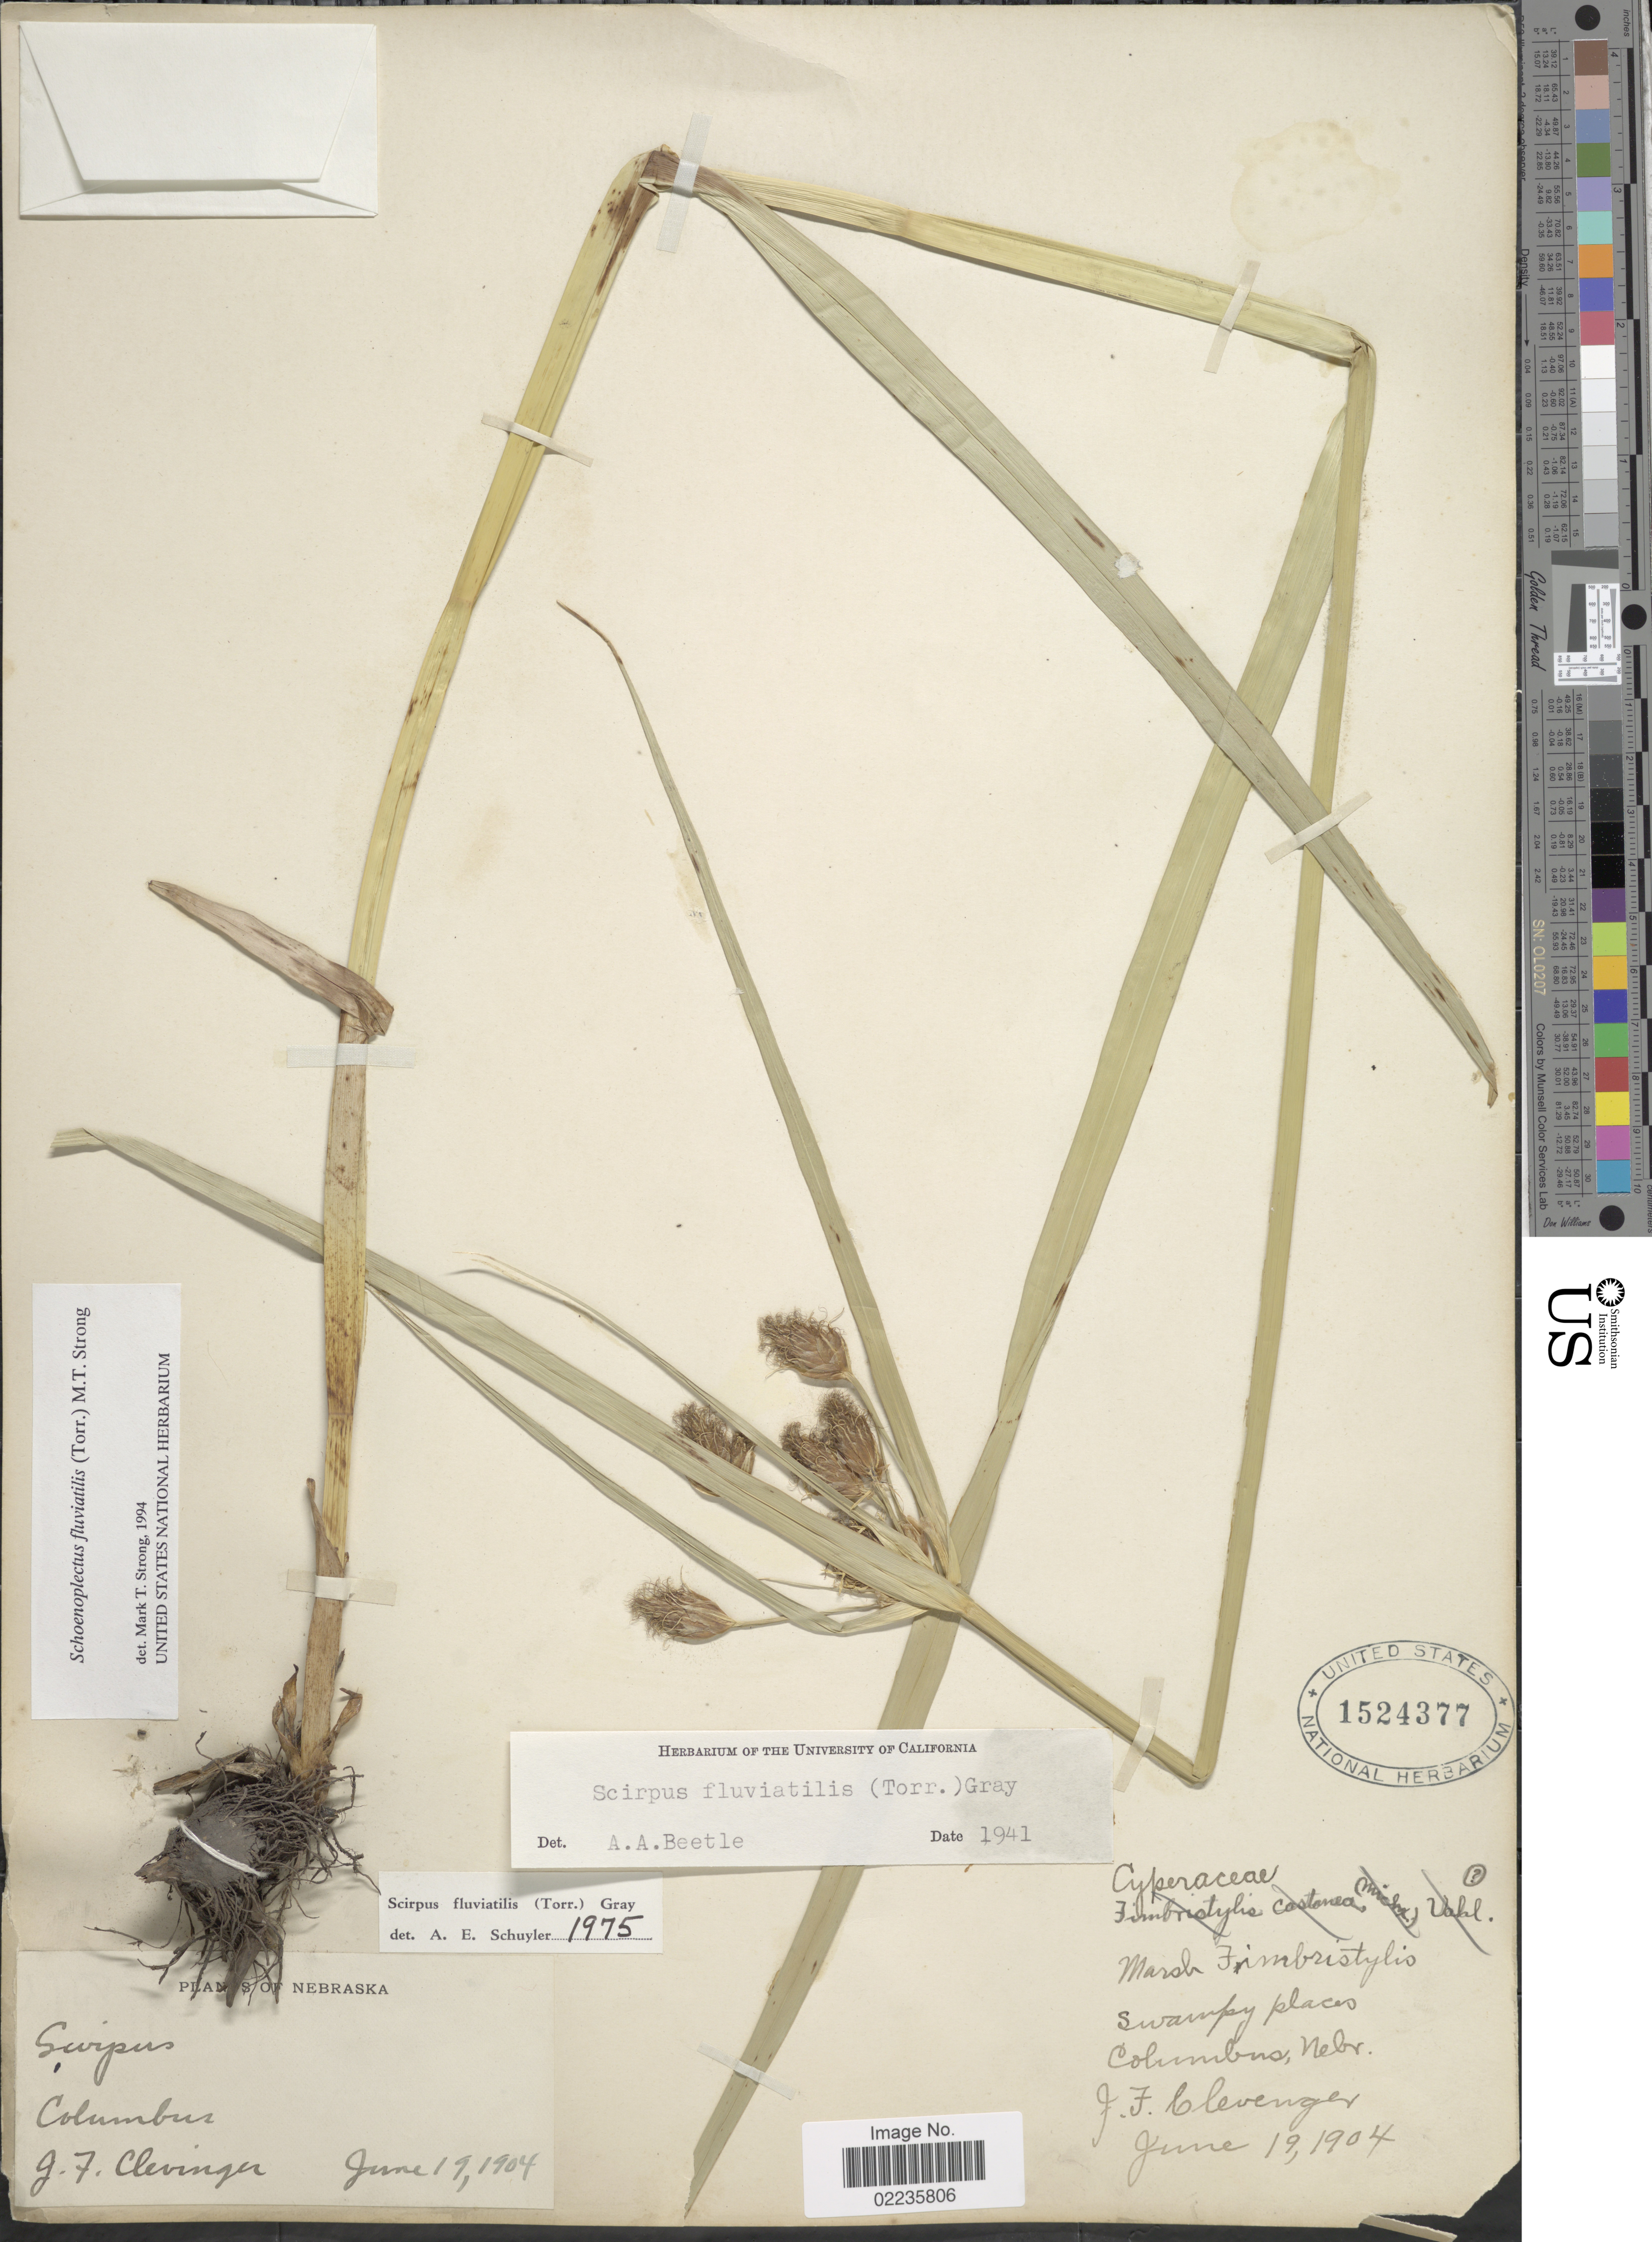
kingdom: Plantae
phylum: Tracheophyta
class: Liliopsida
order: Poales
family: Cyperaceae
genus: Bolboschoenus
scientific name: Bolboschoenus fluviatilis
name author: (Torr.) Soják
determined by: Strong, M. T., (US), Smithsonian Institution - National Museum of Natural History (UNITED STATES)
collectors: J. F. Clevenger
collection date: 1904-06-19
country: United States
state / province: Nebraska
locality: Swampy places Columbus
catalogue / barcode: US 1524377